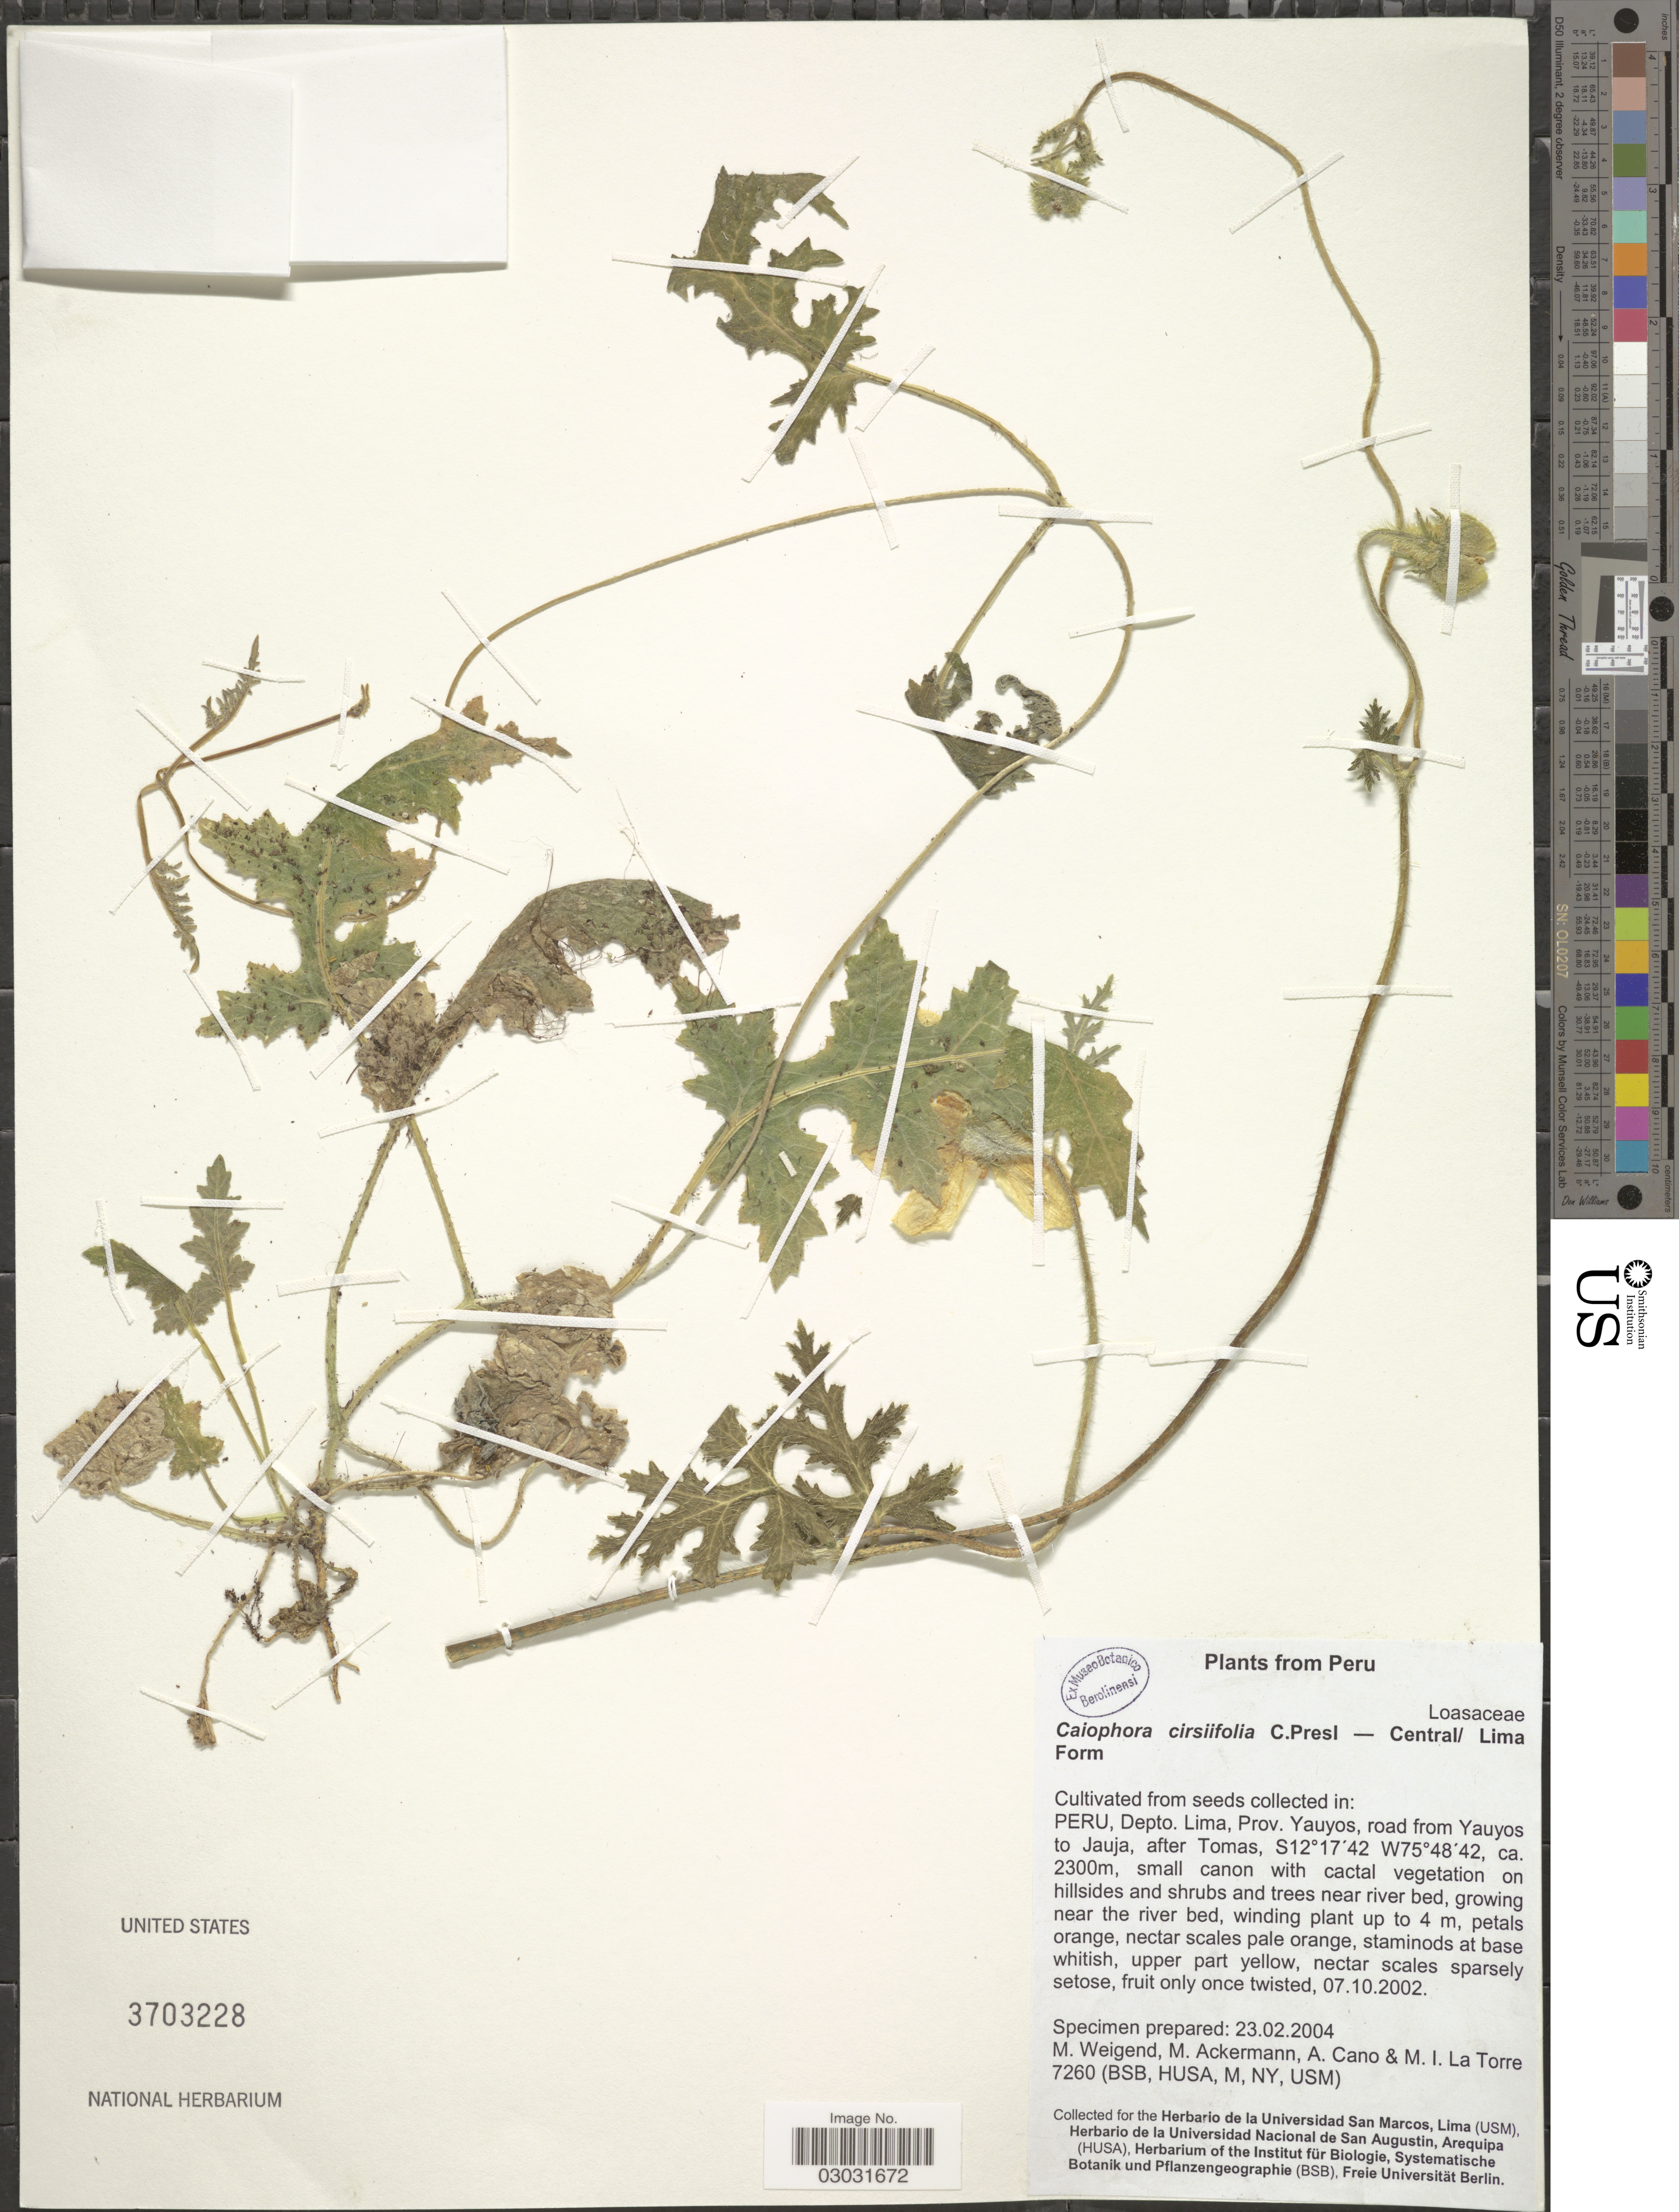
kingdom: Plantae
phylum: Tracheophyta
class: Magnoliopsida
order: Cornales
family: Loasaceae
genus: Caiophora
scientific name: Caiophora cirsiifolia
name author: C. Presl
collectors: M. Weigend, M. Ackermann, A. Cano & M. I. La Torre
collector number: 7260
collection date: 2004-02-23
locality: Cultivated from seeds collected in Peru, Depto. Lima, Prov. Yauyos, road from Yauyos to Jauja after Tomas, S12°17'42 W75°48'42 ca. 2300m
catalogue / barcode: US 3703228